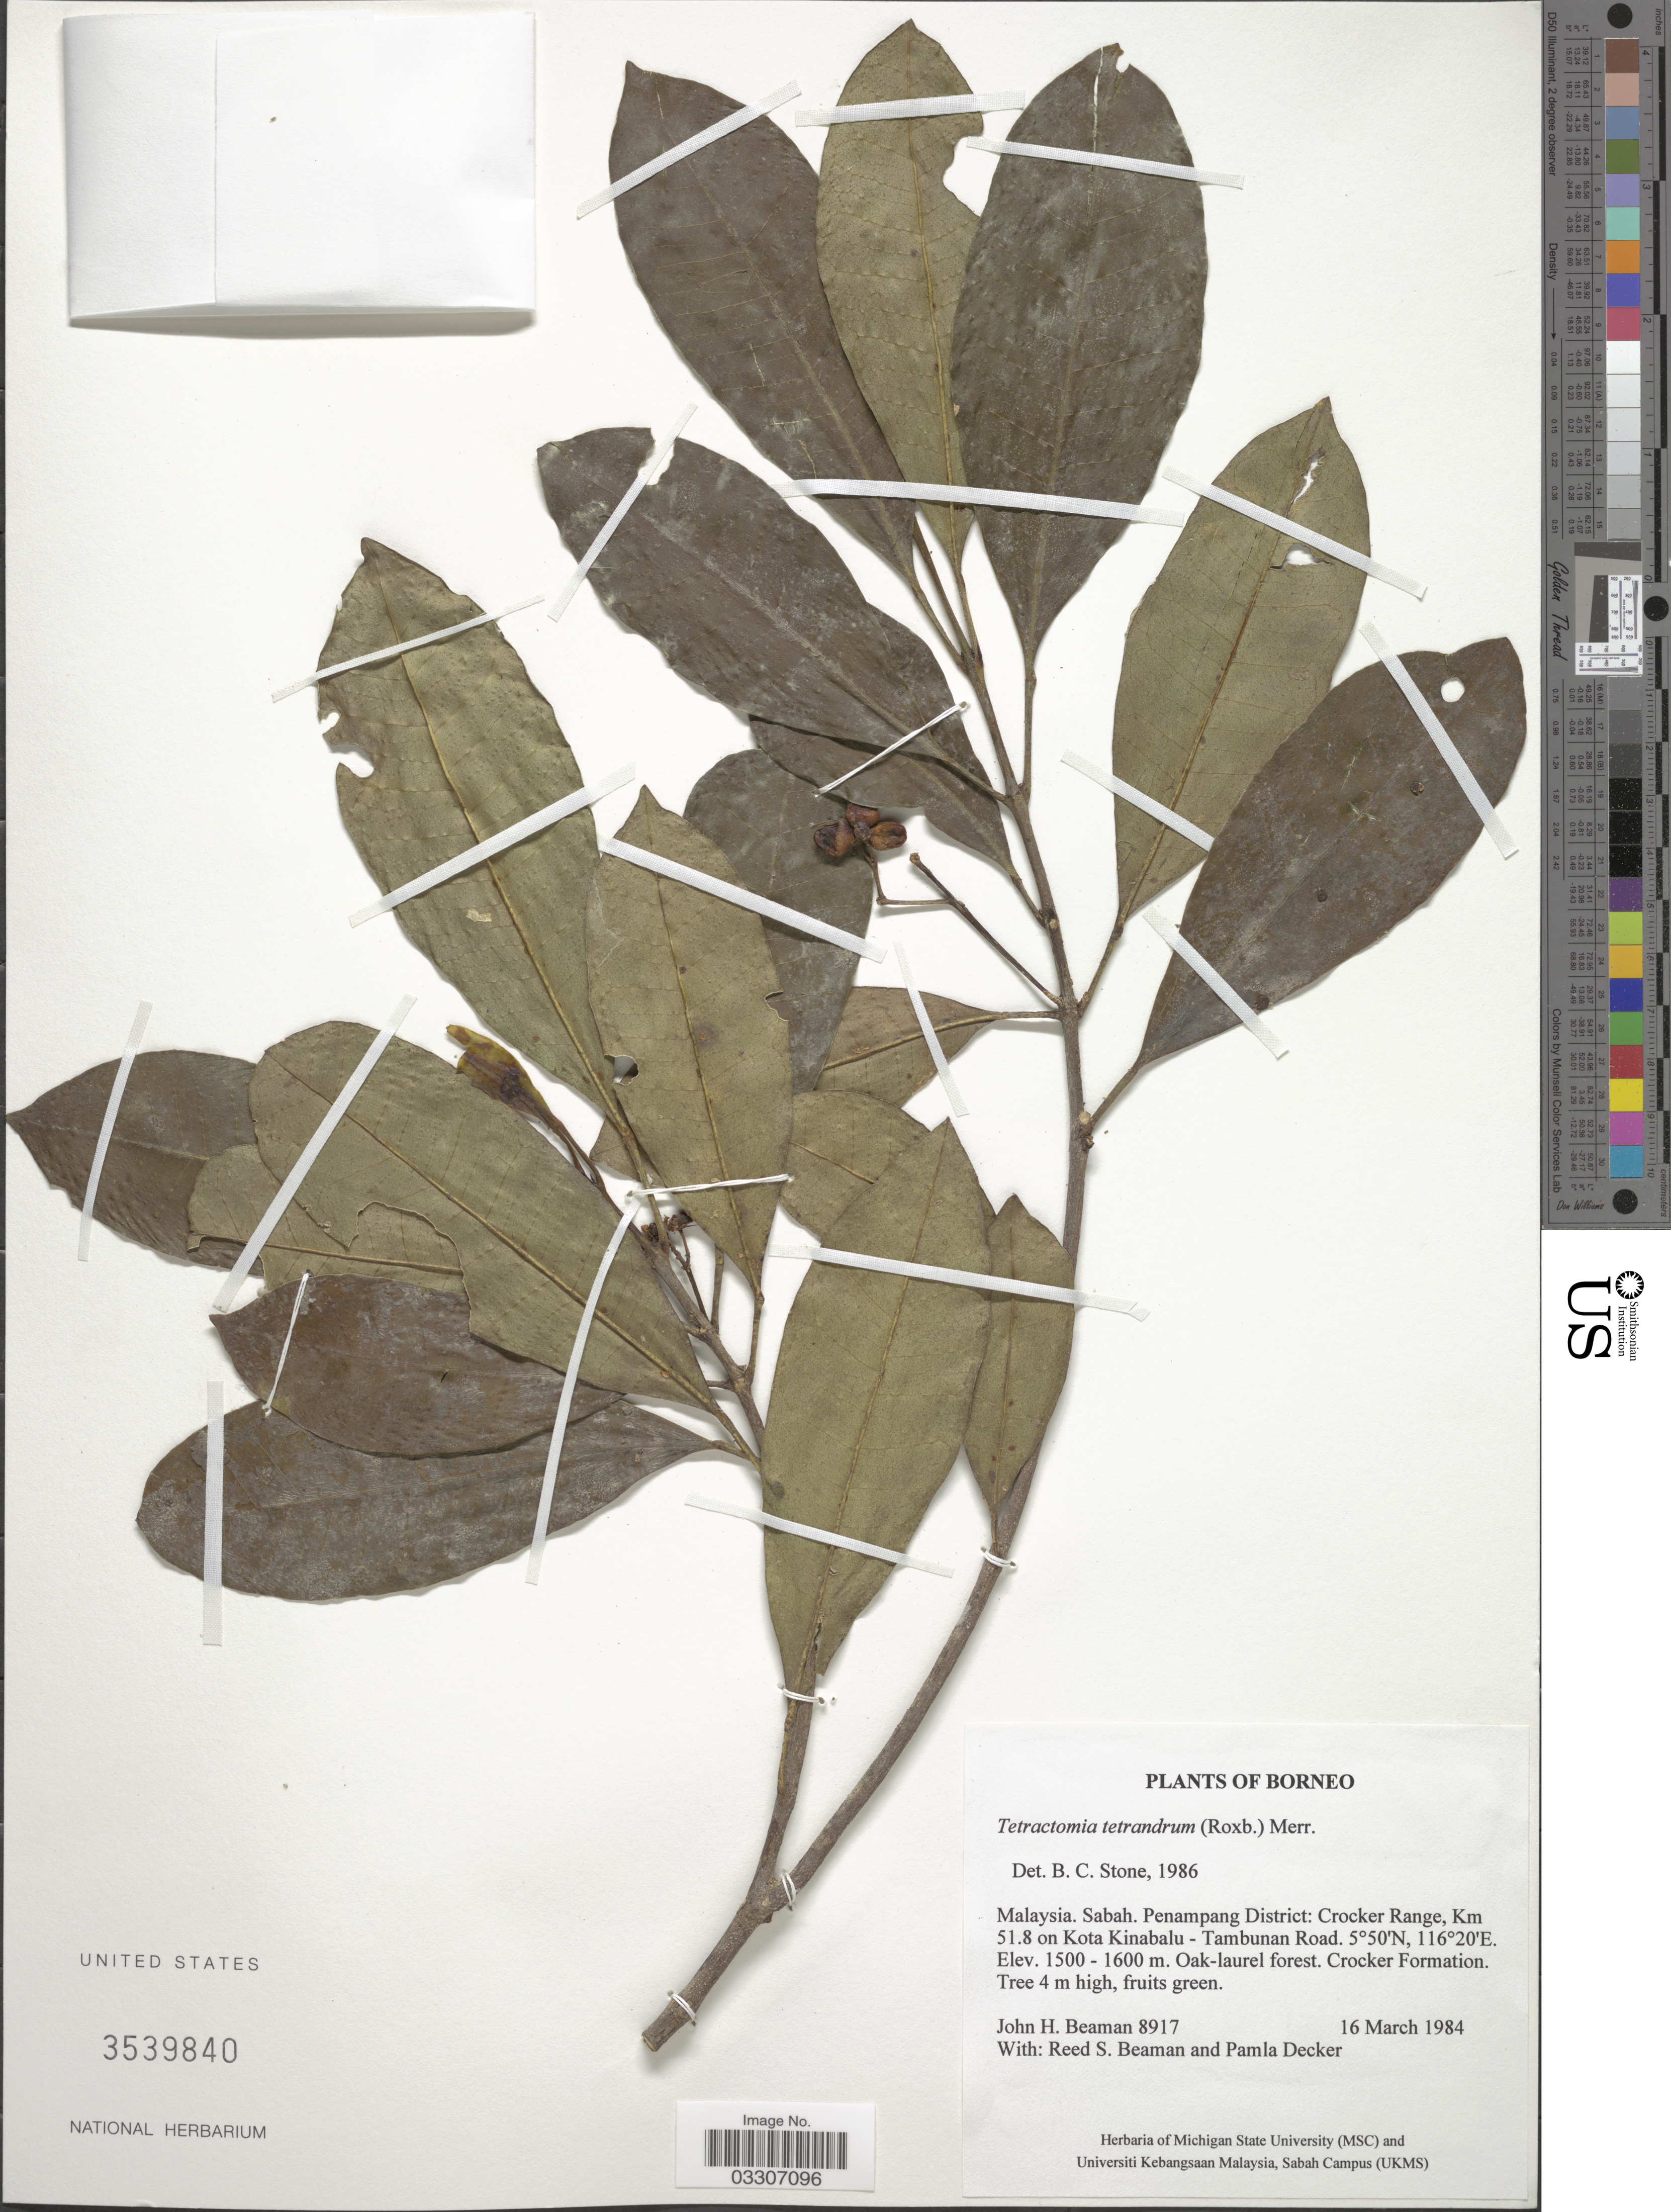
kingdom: Plantae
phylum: Tracheophyta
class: Magnoliopsida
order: Sapindales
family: Rutaceae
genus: Tetractomia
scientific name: Tetractomia tetrandra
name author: (Roxb.) Merr.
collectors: J. H. Beaman, R. S. Beaman & P. Decker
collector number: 8917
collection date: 1984-03-16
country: Malaysia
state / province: Sabah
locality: Borneo. Penampang District: Crocker Range, Km 51.8 on Kota Kinabalu - Tambunan Road.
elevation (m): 1500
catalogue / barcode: US 3539840